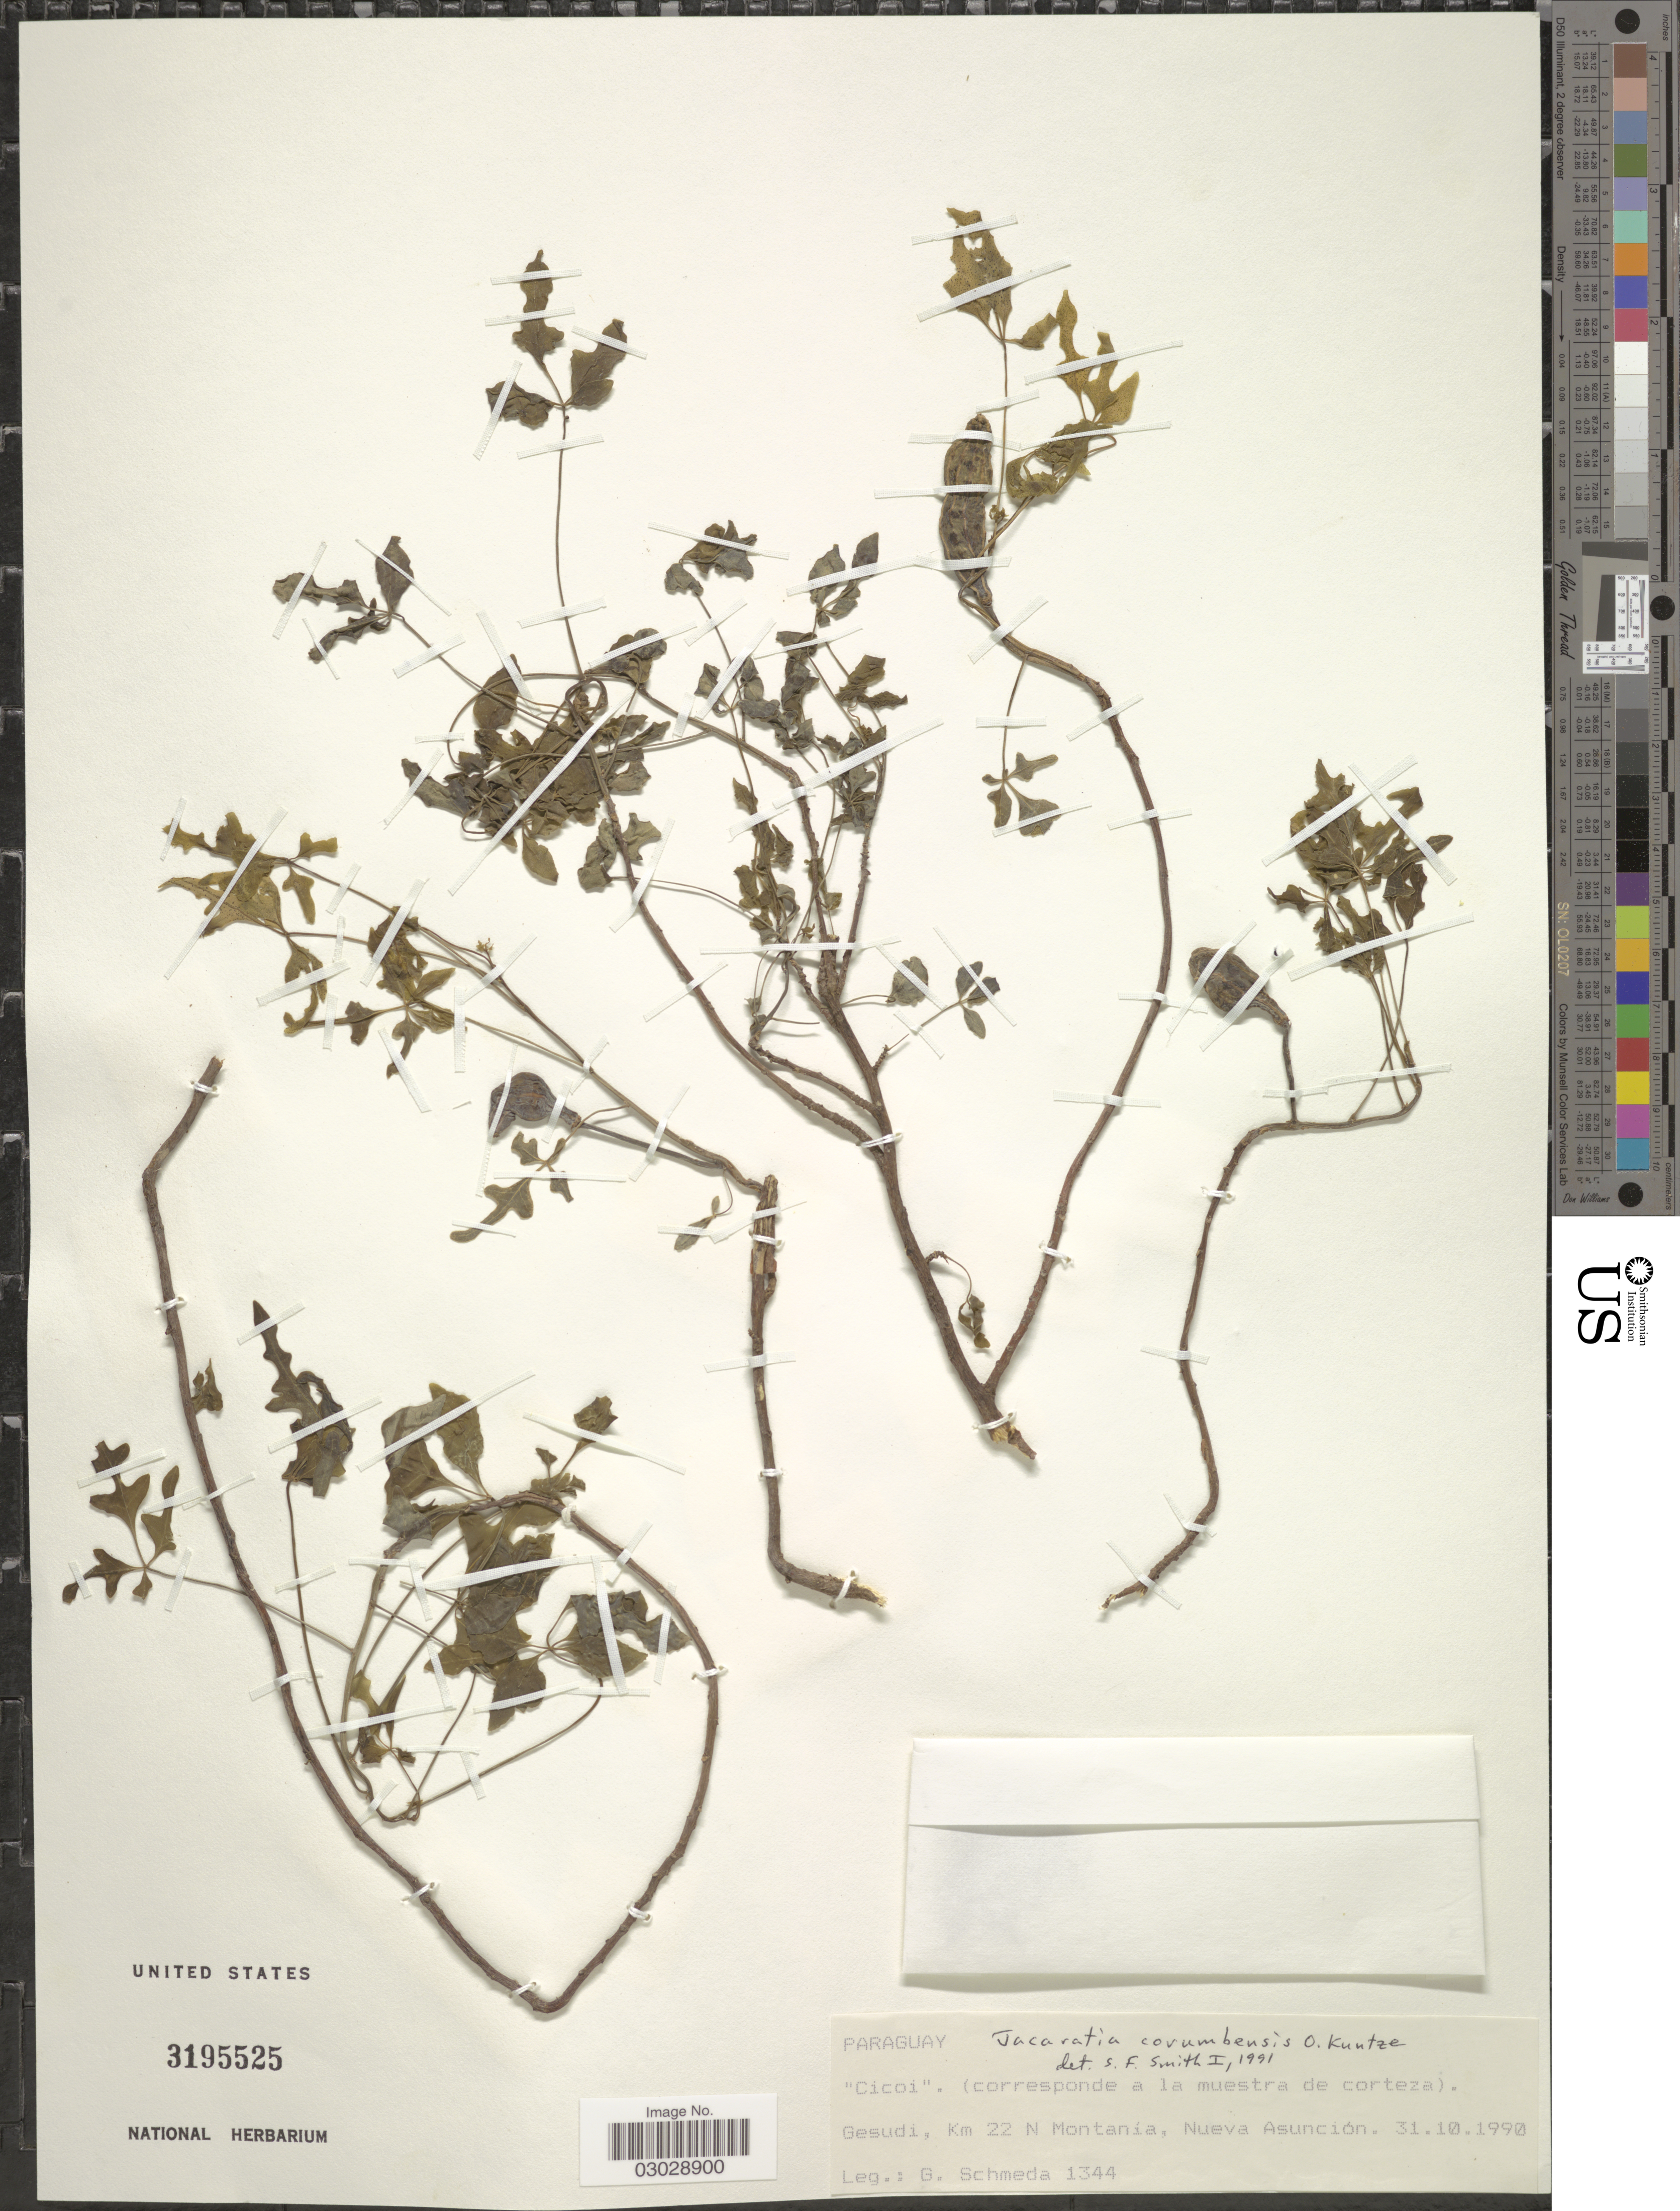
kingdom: Plantae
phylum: Tracheophyta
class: Magnoliopsida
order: Brassicales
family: Caricaceae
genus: Jacaratia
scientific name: Jacaratia corumbensis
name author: Kuntze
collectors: G. Schmeda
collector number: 1344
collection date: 1990-10-31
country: Paraguay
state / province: Asuncion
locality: Gesudi, Km 22 N Montanía, Nueva Asunción.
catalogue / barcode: US 3195525